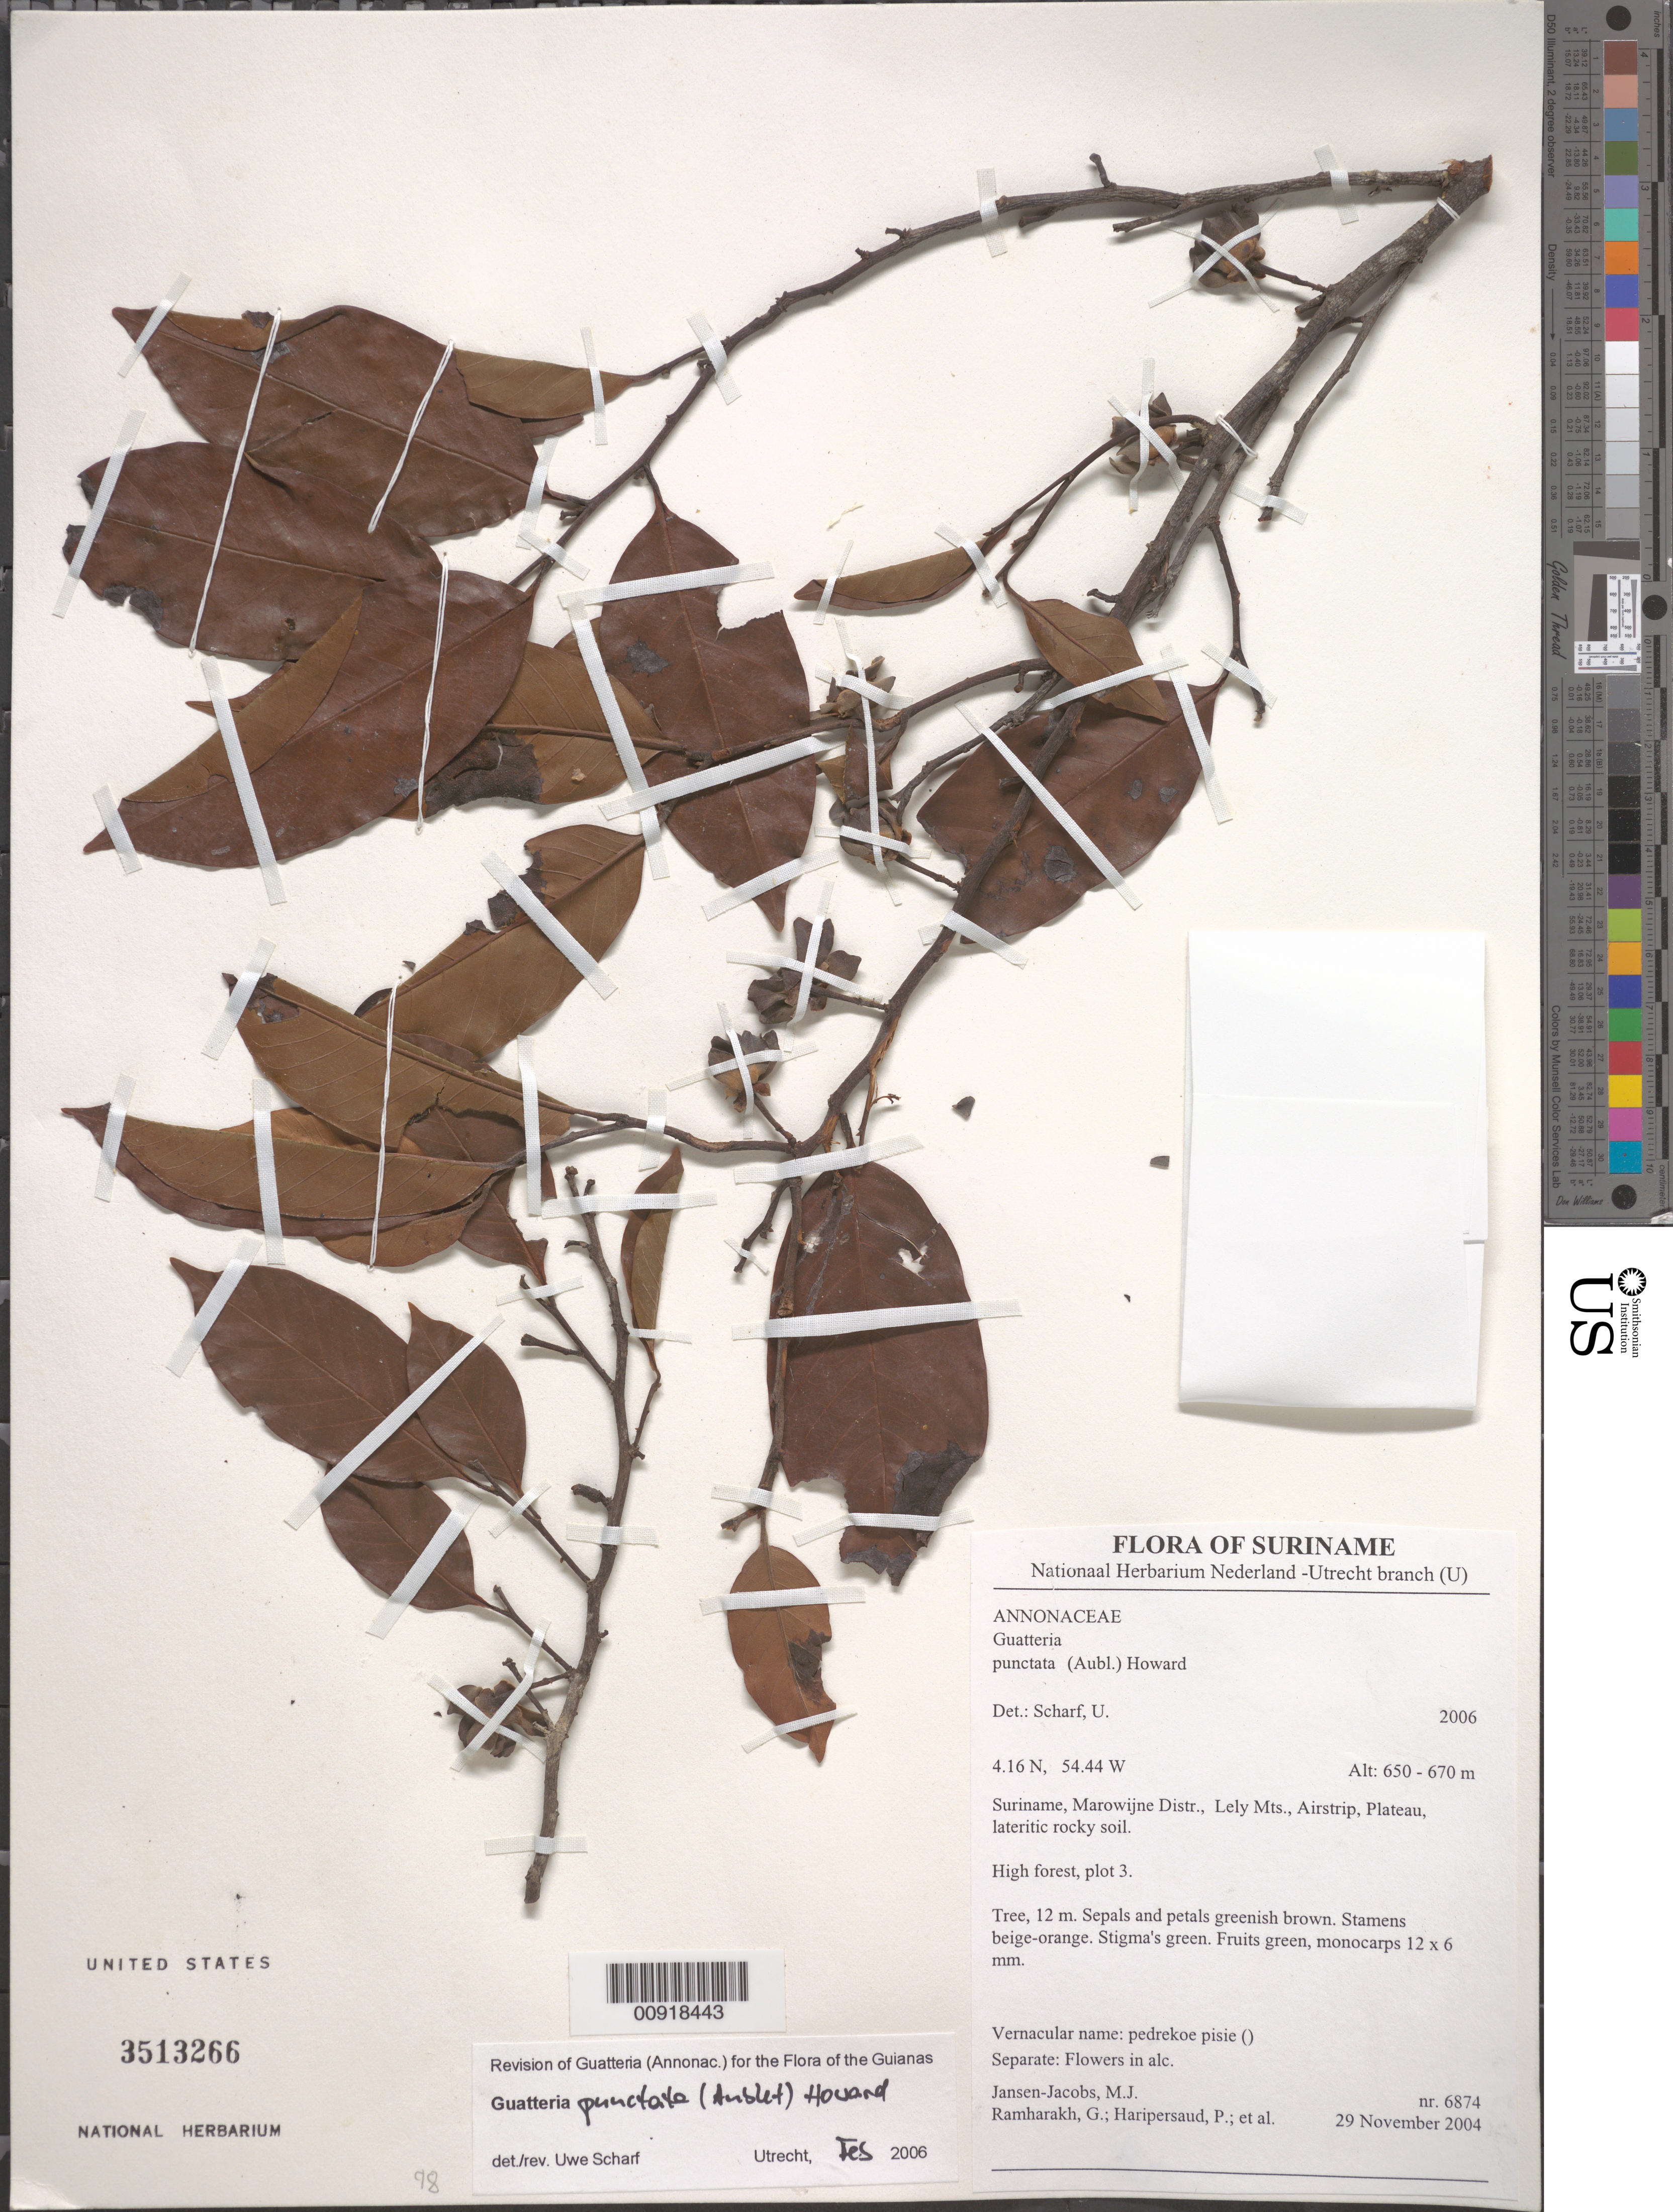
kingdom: Plantae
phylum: Tracheophyta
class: Magnoliopsida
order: Magnoliales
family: Annonaceae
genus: Guatteria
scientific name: Guatteria punctata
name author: (Aubl.) R.A. Howard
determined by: Scharf, U.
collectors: M. J. Jansen-Jacobs et al.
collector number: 6874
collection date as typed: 29-Nov-04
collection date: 2004-11-29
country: Suriname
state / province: Marowijne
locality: Lely Mts., airstrip, Plot 3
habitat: High forest, lateritic rocky soil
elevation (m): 650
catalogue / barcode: US 3513266